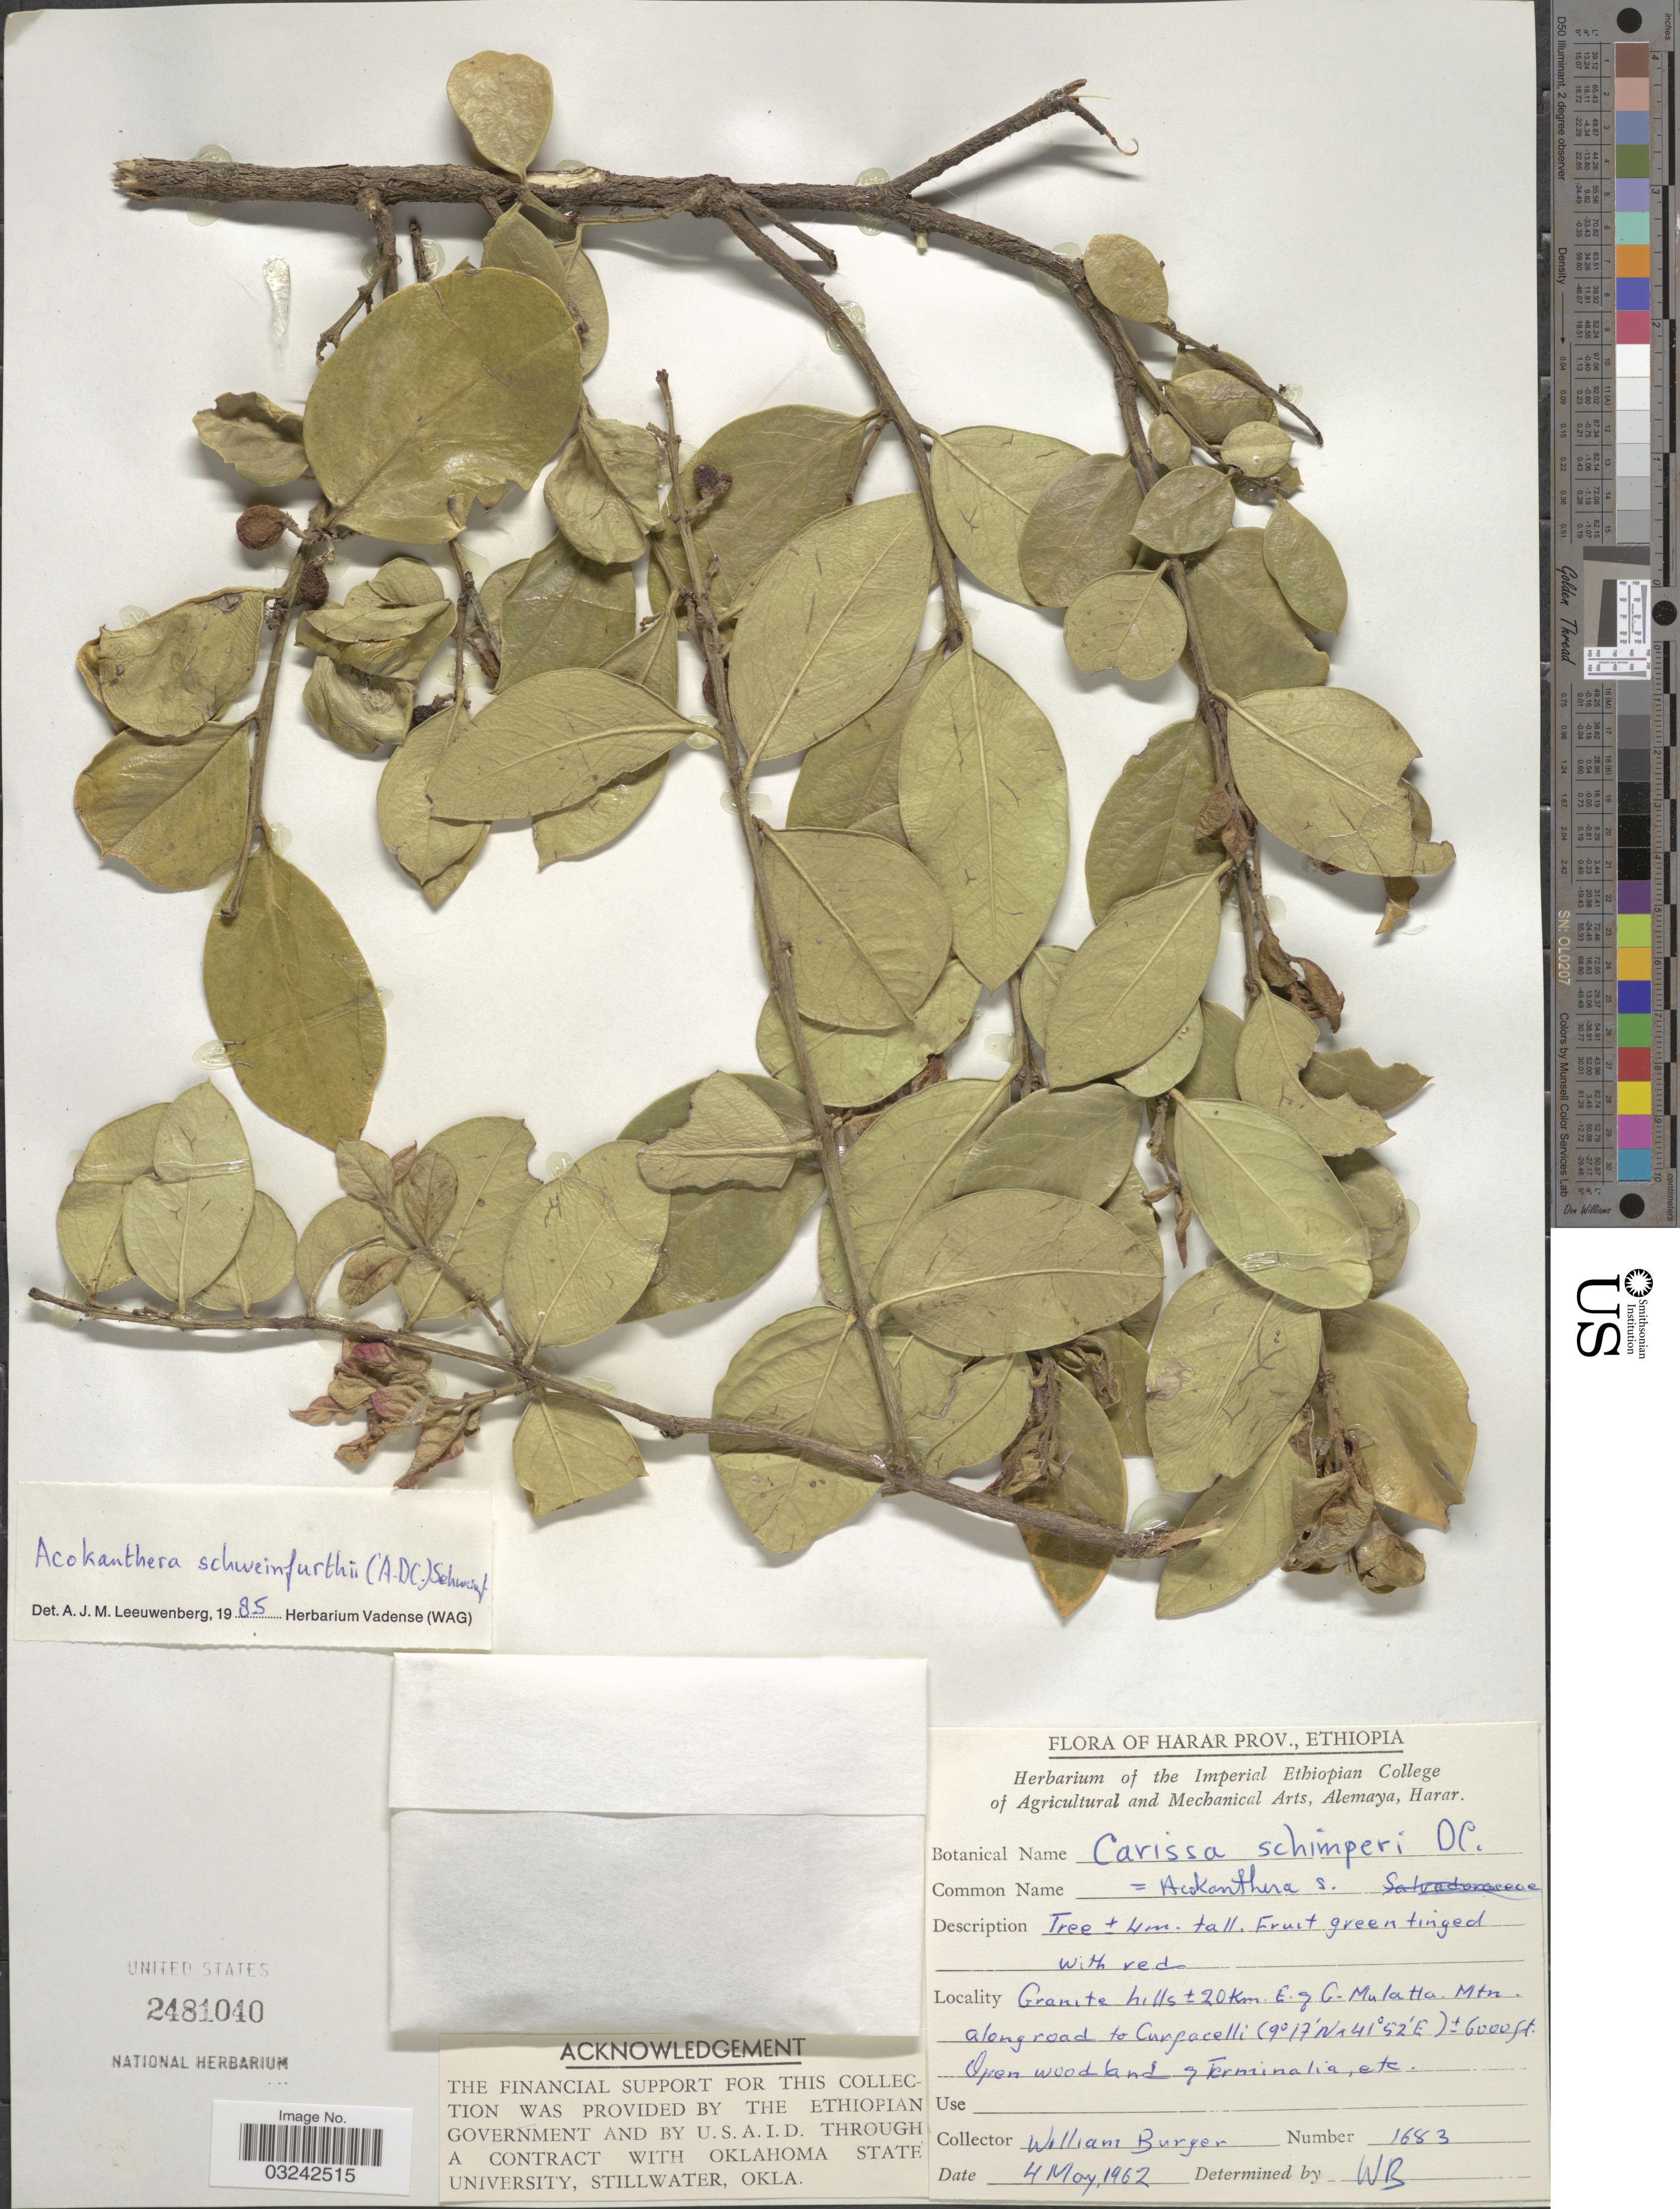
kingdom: Plantae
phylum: Tracheophyta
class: Magnoliopsida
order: Gentianales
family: Apocynaceae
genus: Acokanthera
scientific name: Acokanthera schimperi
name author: (DC.) Schweinf.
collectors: W. Burger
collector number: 1683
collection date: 1962-05-04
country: Ethiopia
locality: Harar Prov. Granite Hills ± 20 Km. E of C. Mulatta Mtn. along road to Curfacelli.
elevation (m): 1829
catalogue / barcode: US 2481040